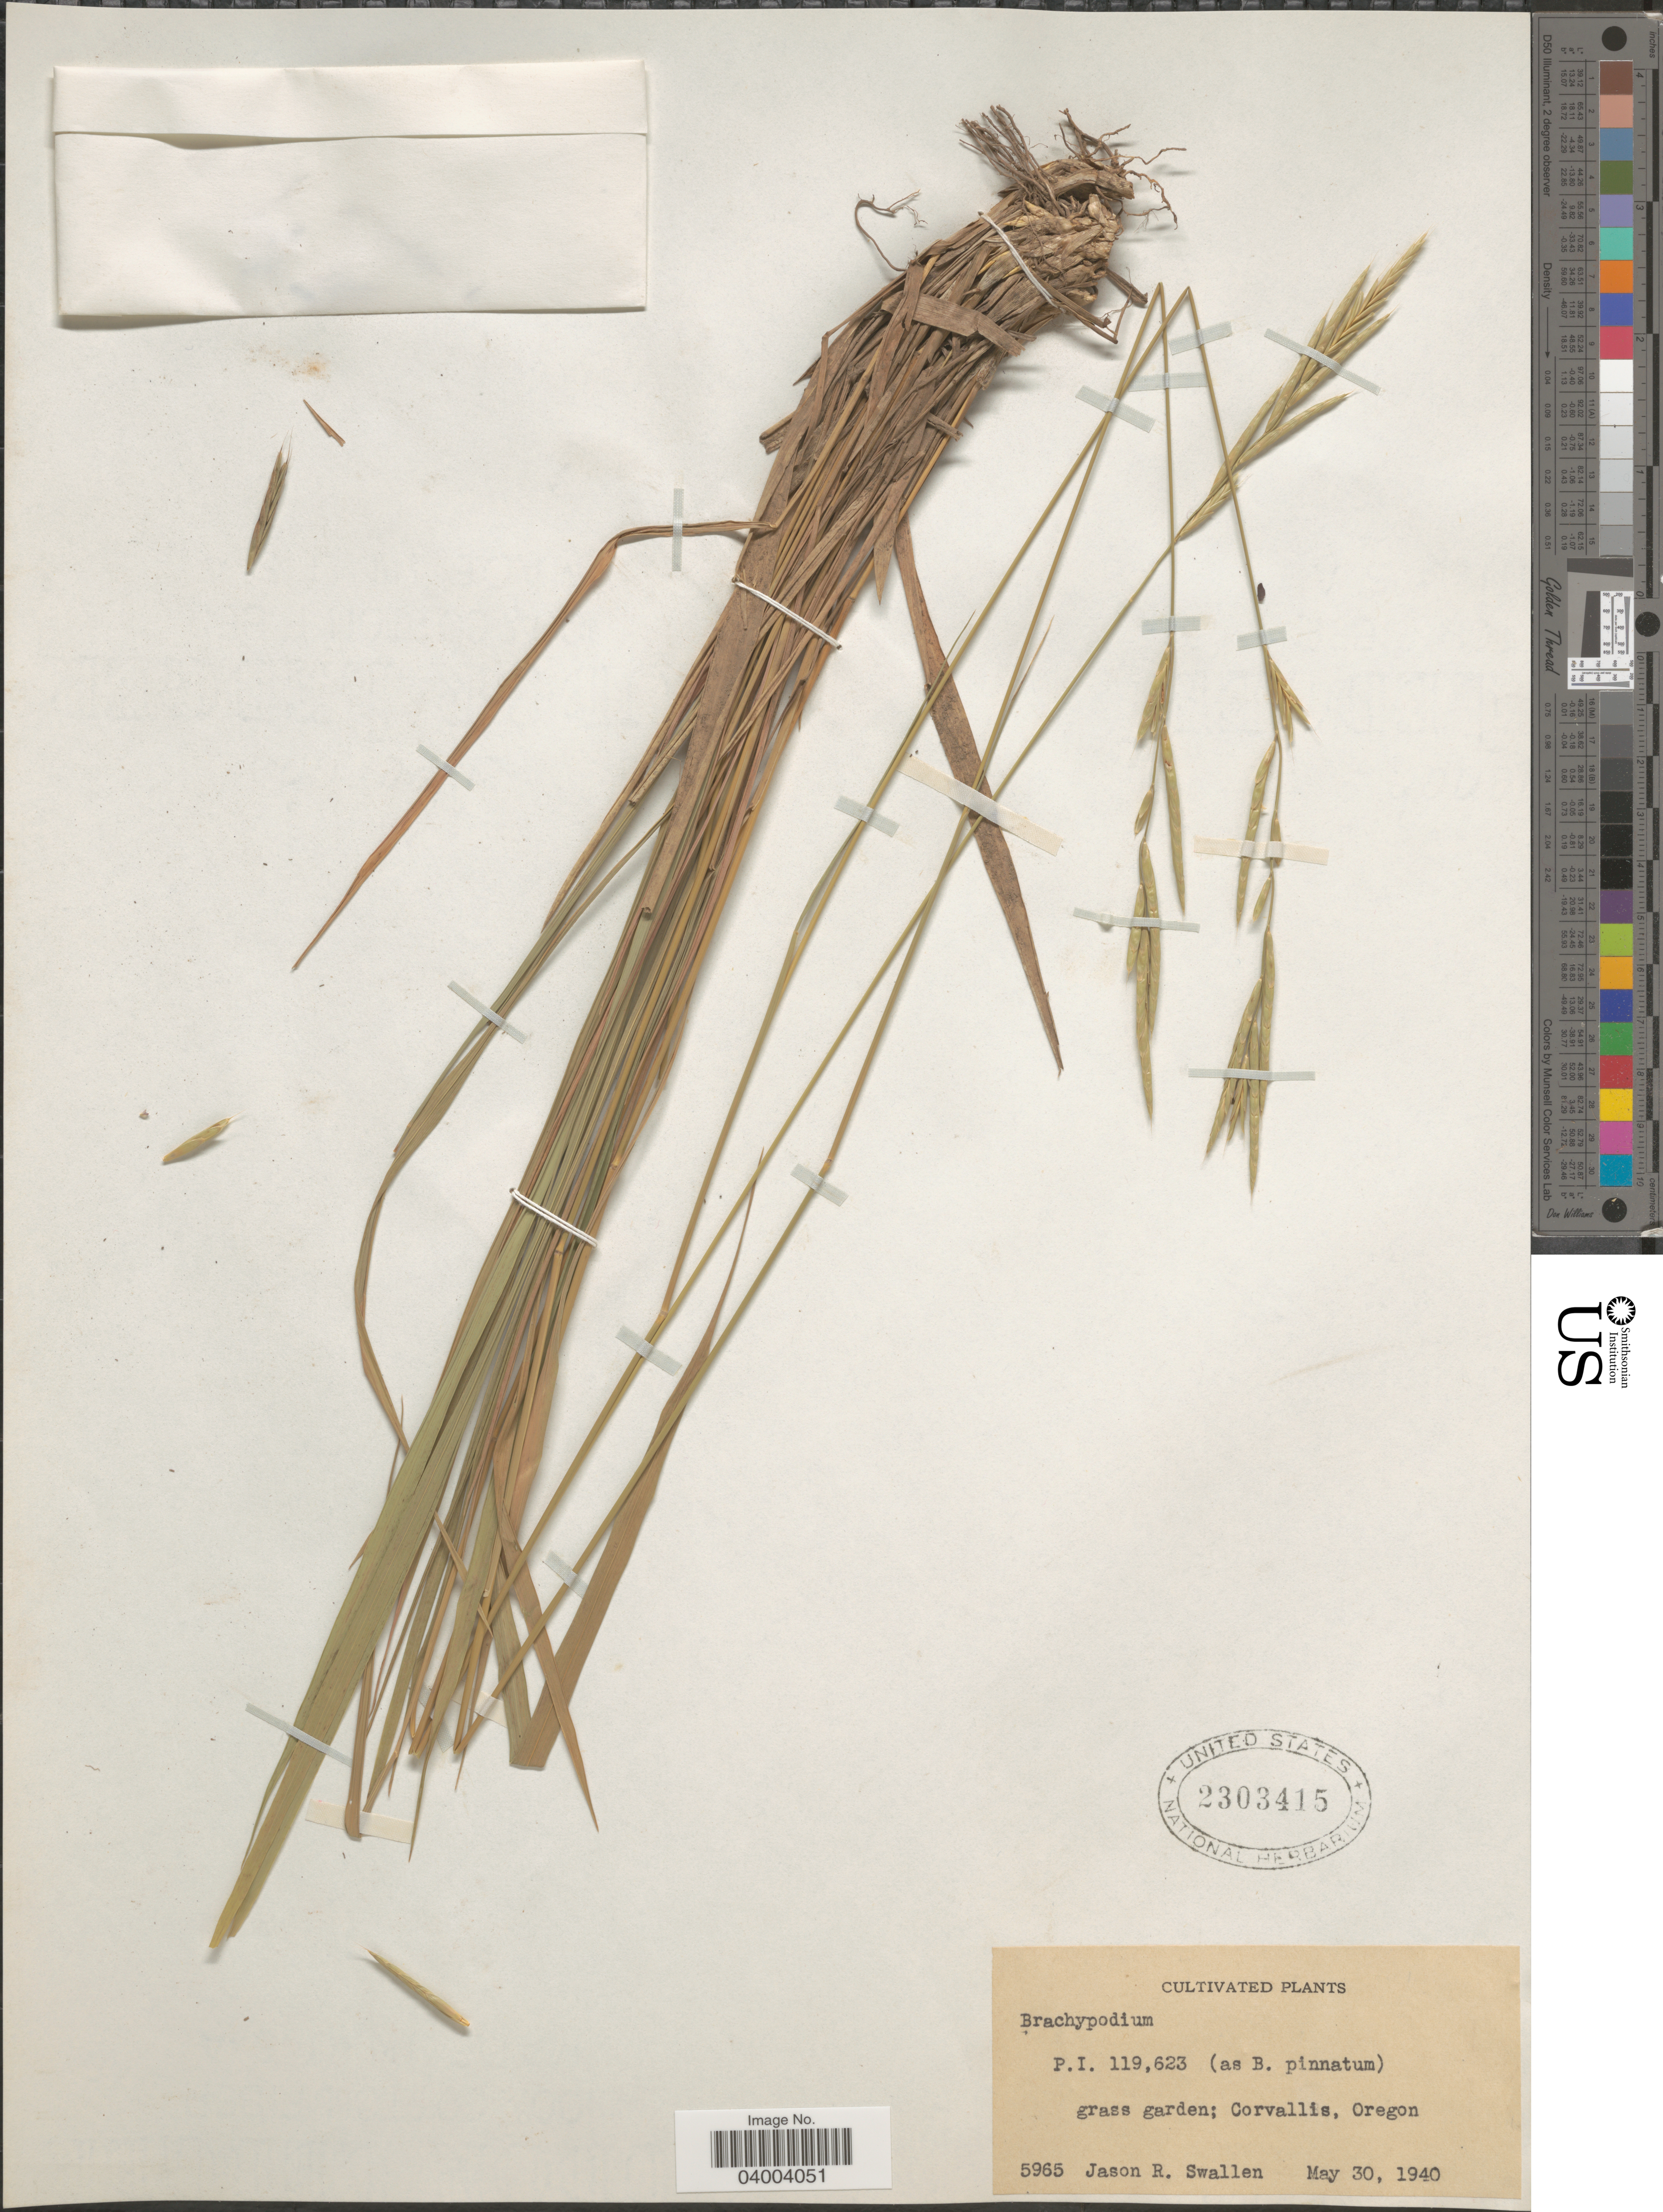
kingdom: Plantae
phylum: Tracheophyta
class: Liliopsida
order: Poales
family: Poaceae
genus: Brachypodium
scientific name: Brachypodium sp.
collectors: J. R. Swallen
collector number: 5965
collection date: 1940-05-30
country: United States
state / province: Oregon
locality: Corvallis.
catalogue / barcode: US 2303415